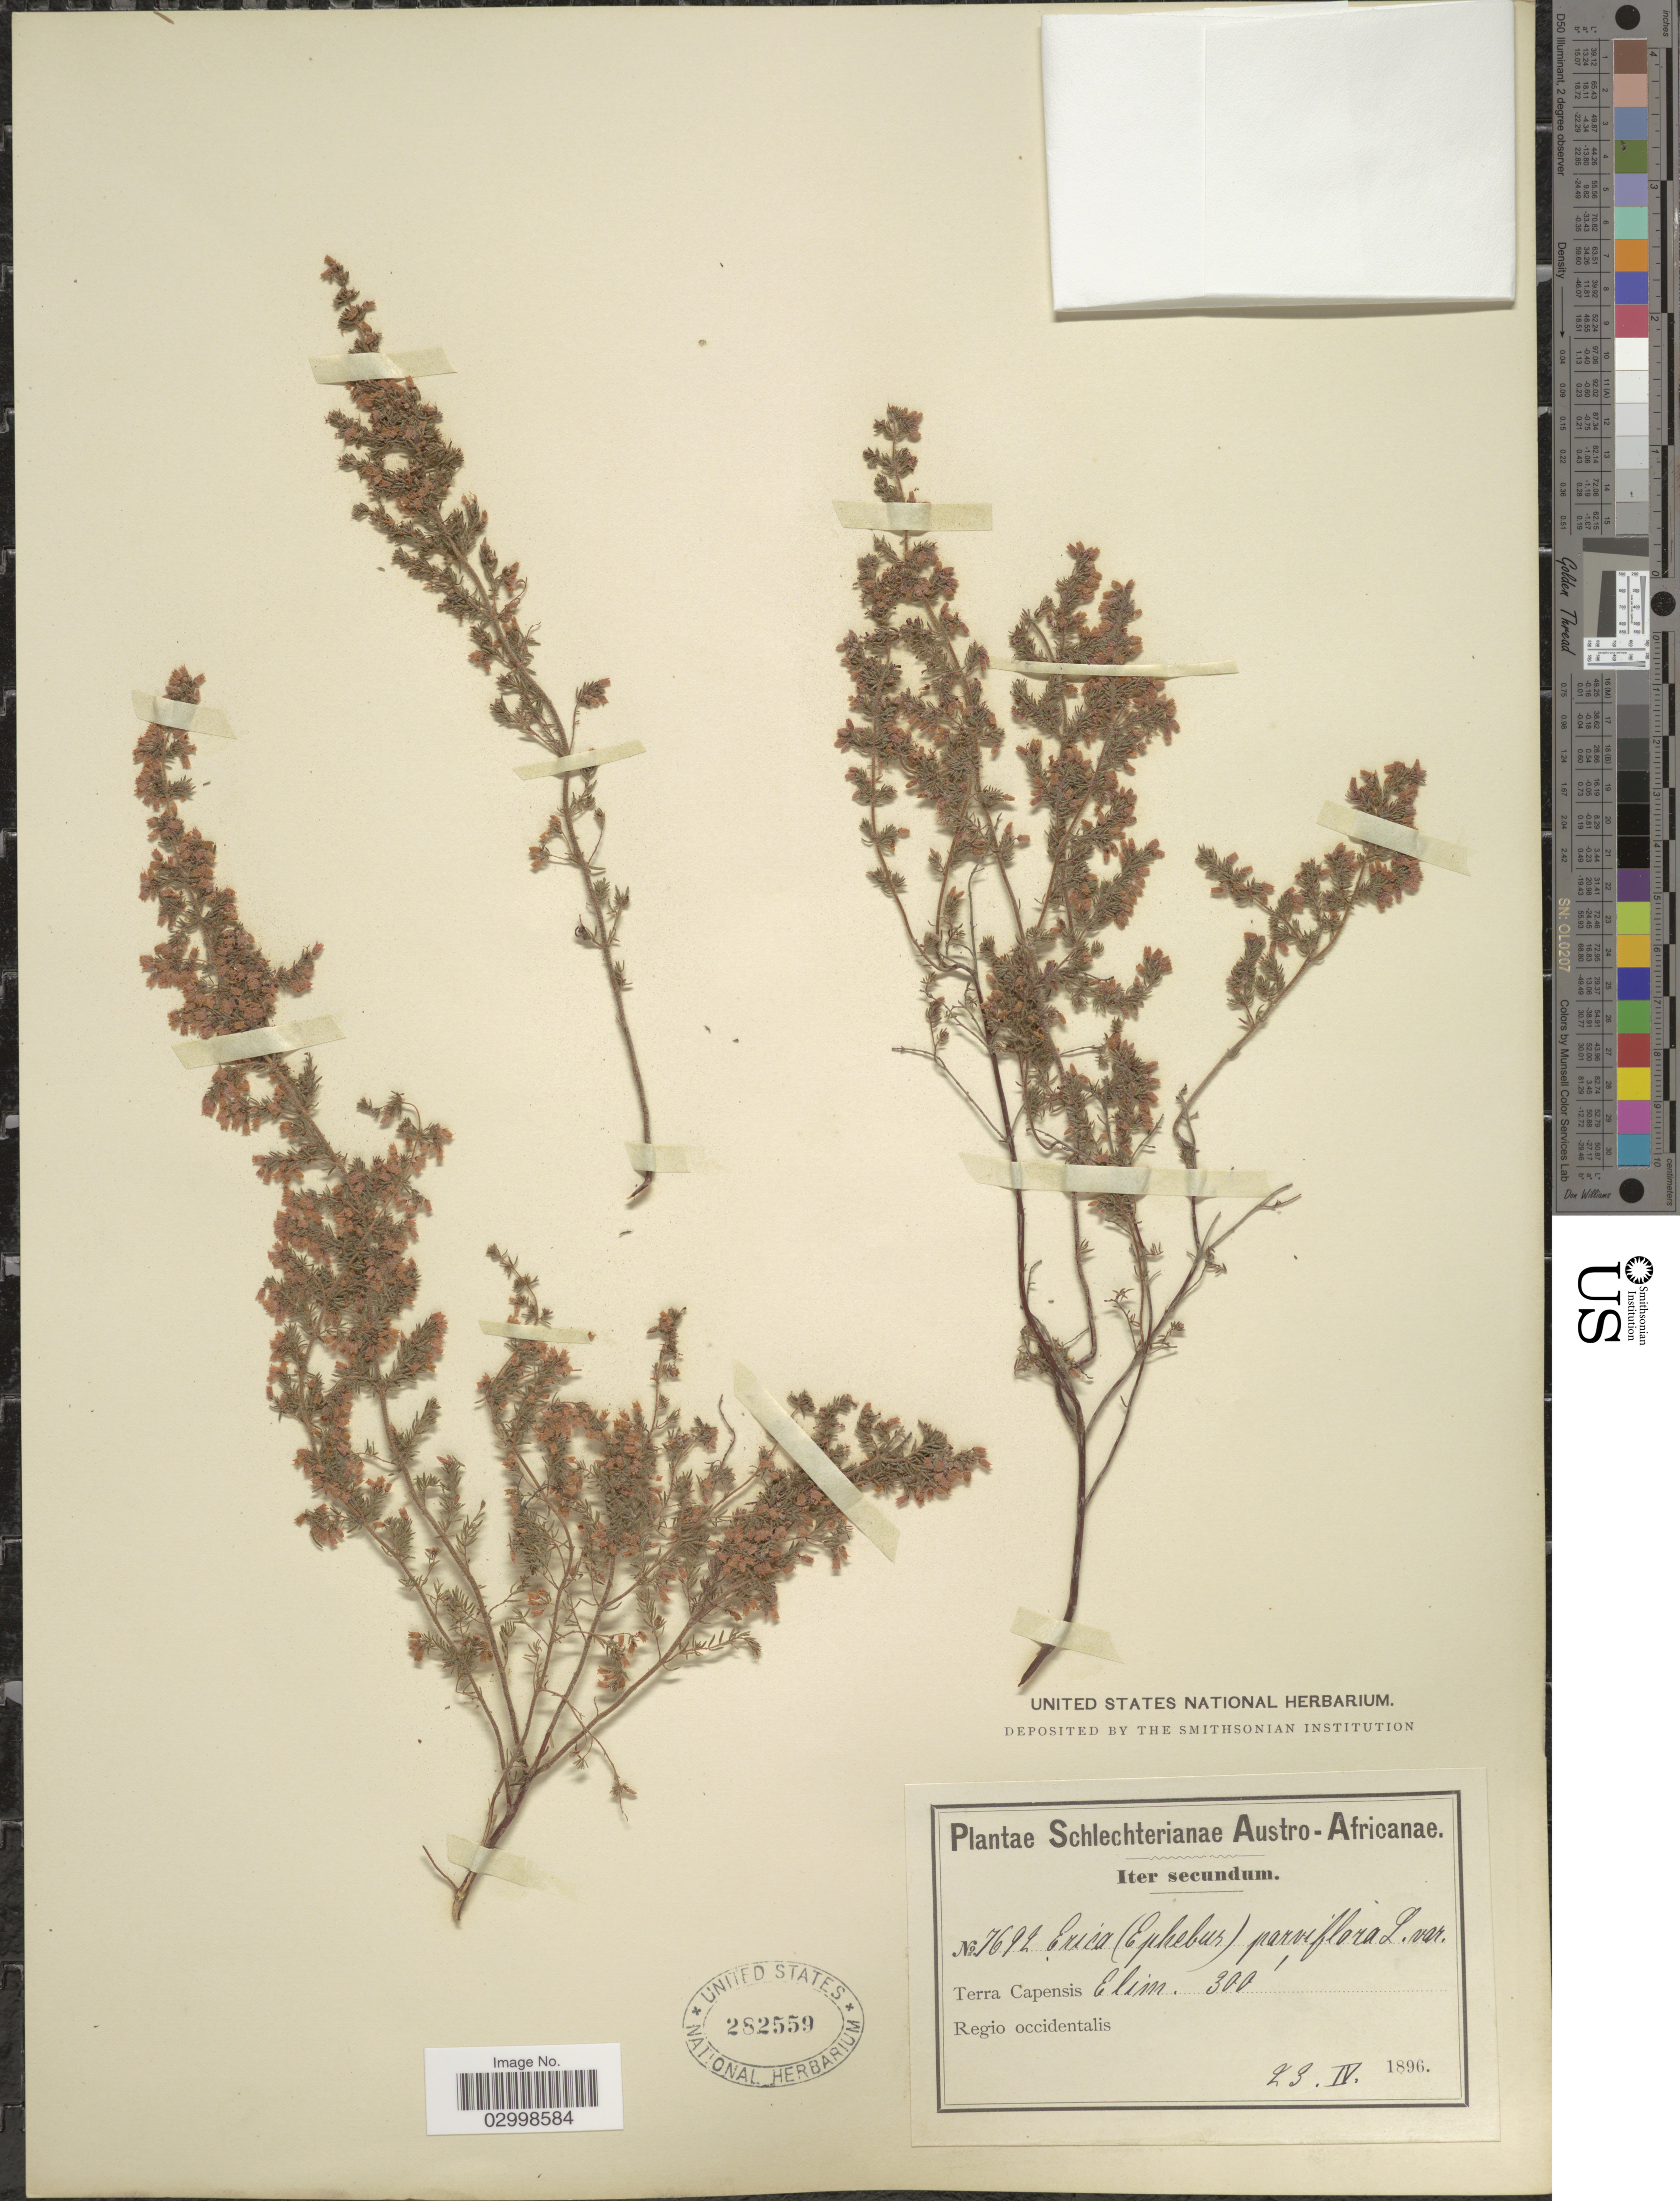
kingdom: Plantae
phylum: Tracheophyta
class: Magnoliopsida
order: Ericales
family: Ericaceae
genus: Erica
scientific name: Erica parviflora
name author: L.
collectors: Schlechter, --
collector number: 7692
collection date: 1896-04-23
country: South Africa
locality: Austro-Africanae, Terra Capensis, Elim, Regio occidentalis.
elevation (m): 91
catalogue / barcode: US 282559